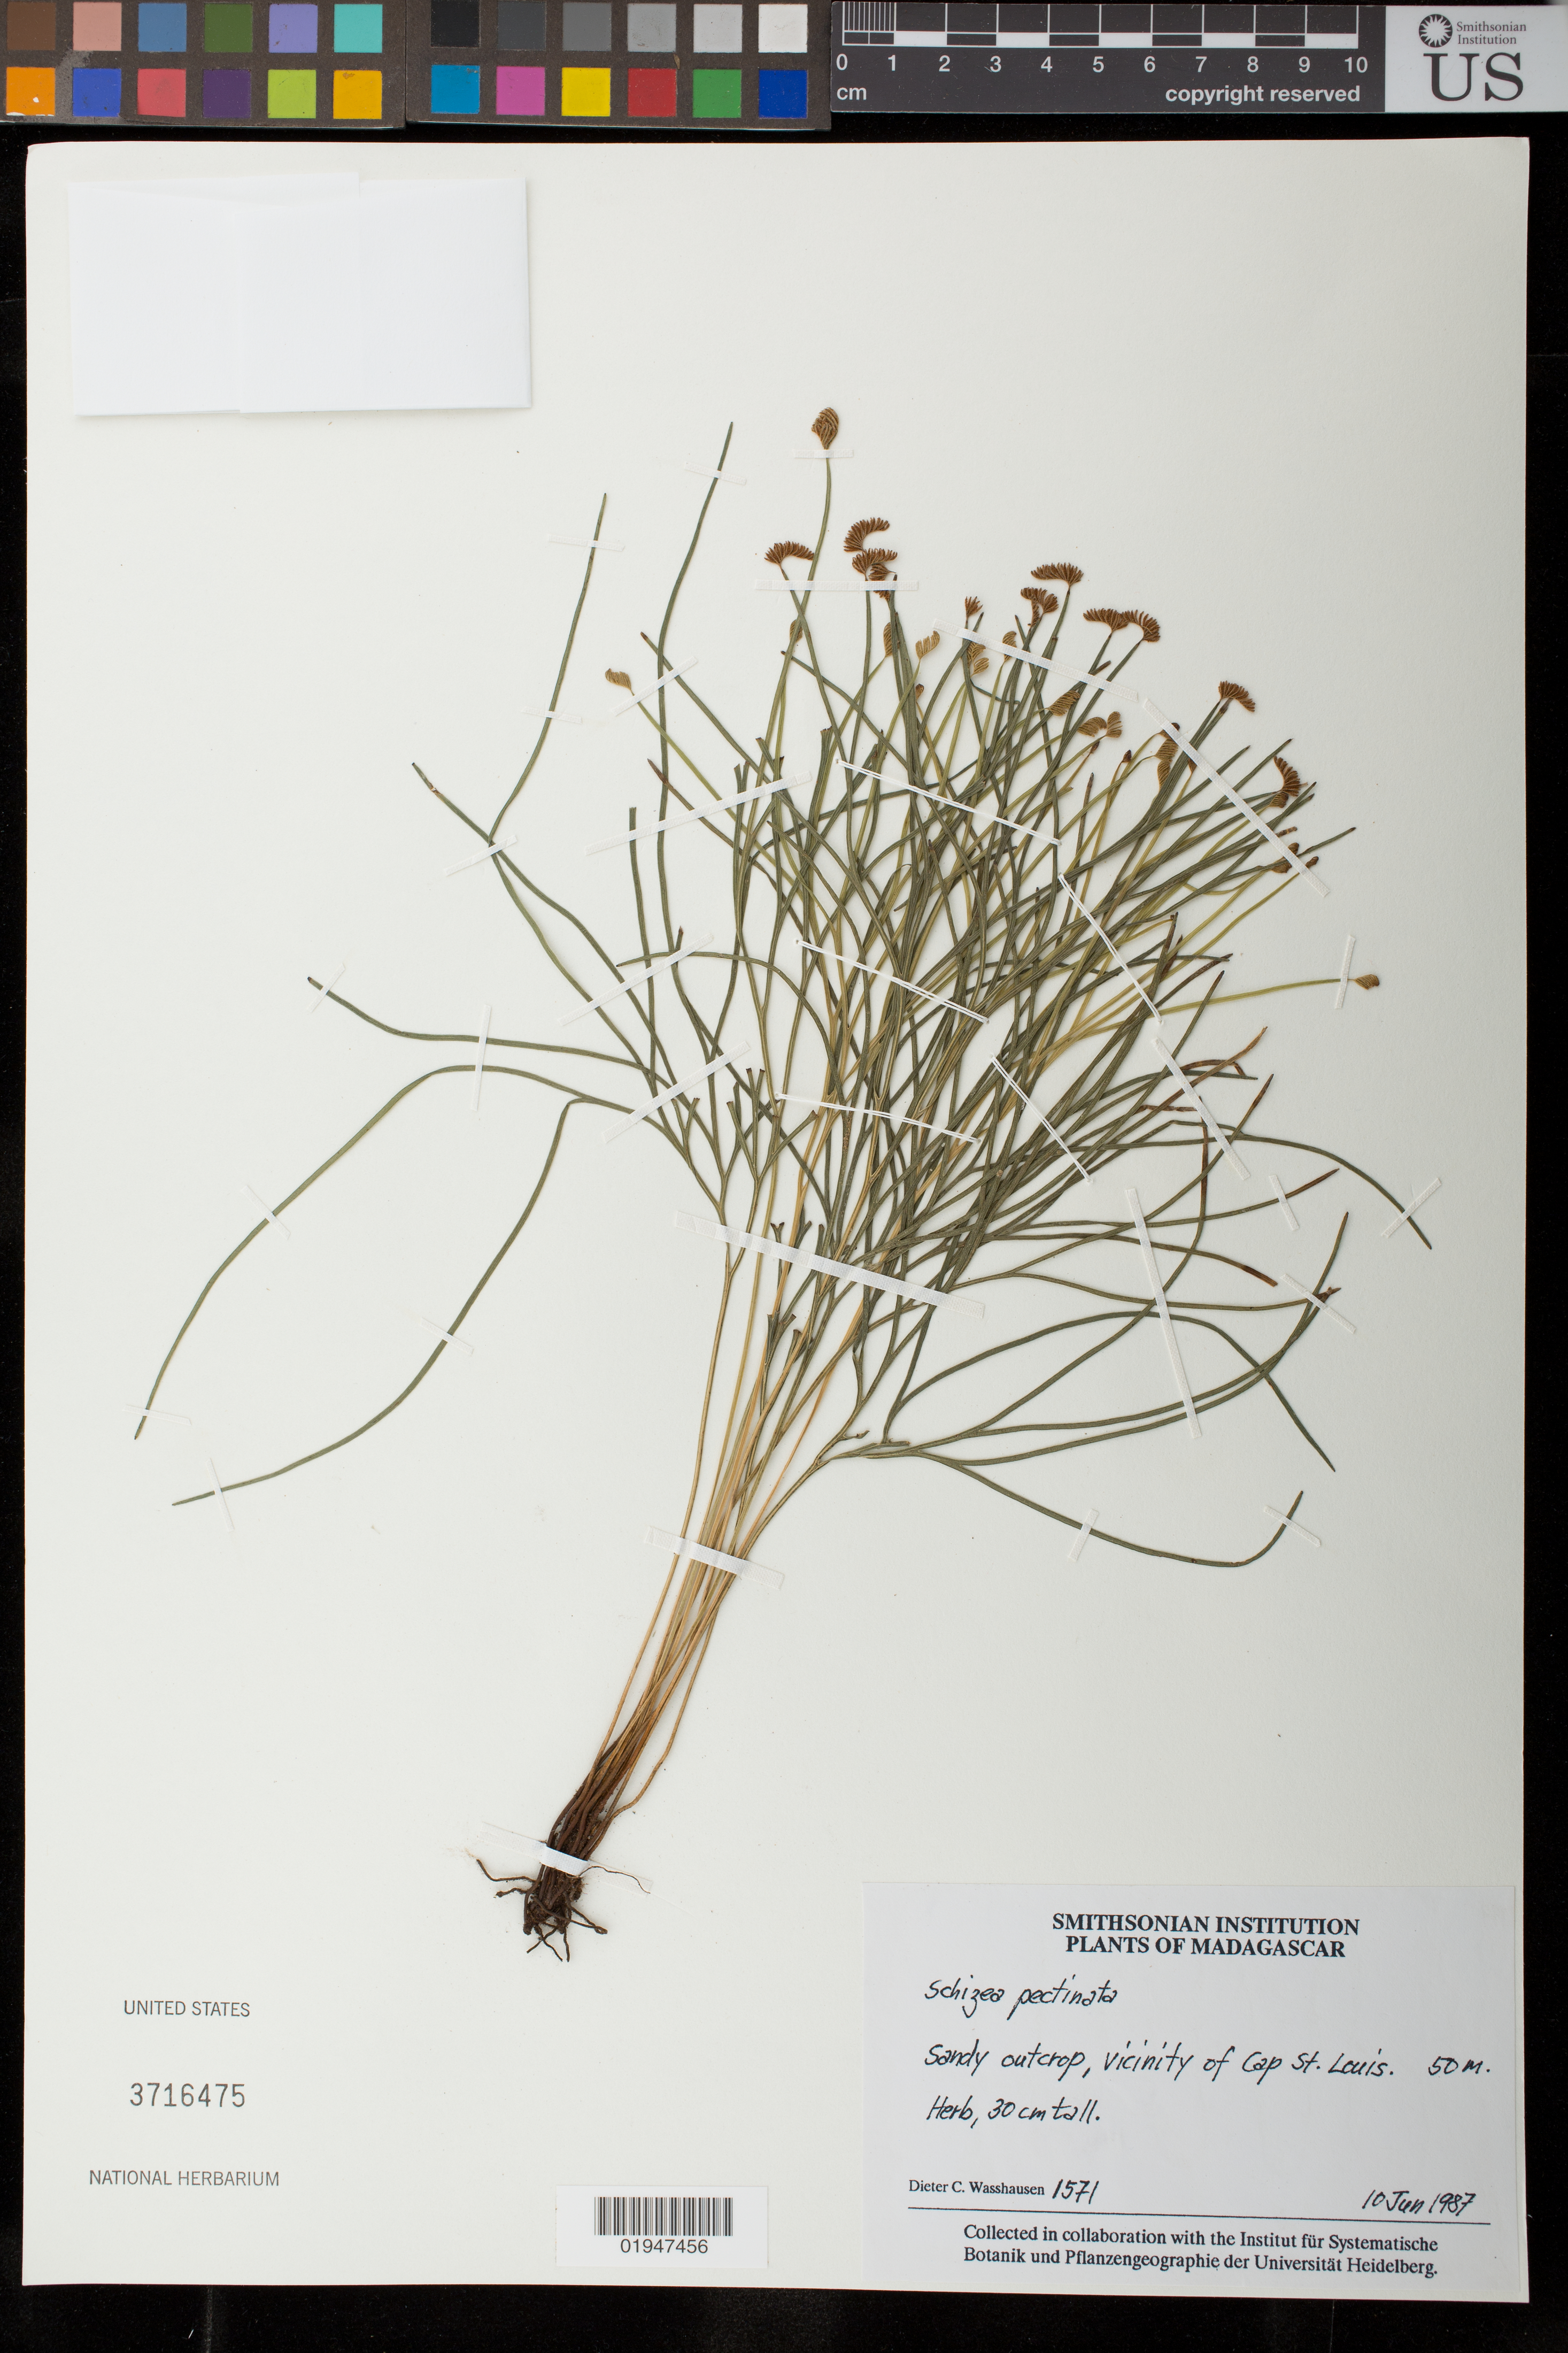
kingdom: Plantae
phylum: Tracheophyta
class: Polypodiopsida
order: Schizaeales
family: Schizaeaceae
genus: Schizaea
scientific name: Schizaea pectinata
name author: (L.) Sw.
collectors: D. C. Wasshausen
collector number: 1571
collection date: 1987-06-10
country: Madagascar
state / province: Anosy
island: Madagascar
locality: Cap St. Louis vicinity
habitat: Sandy outcrop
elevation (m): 50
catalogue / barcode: US 3716475